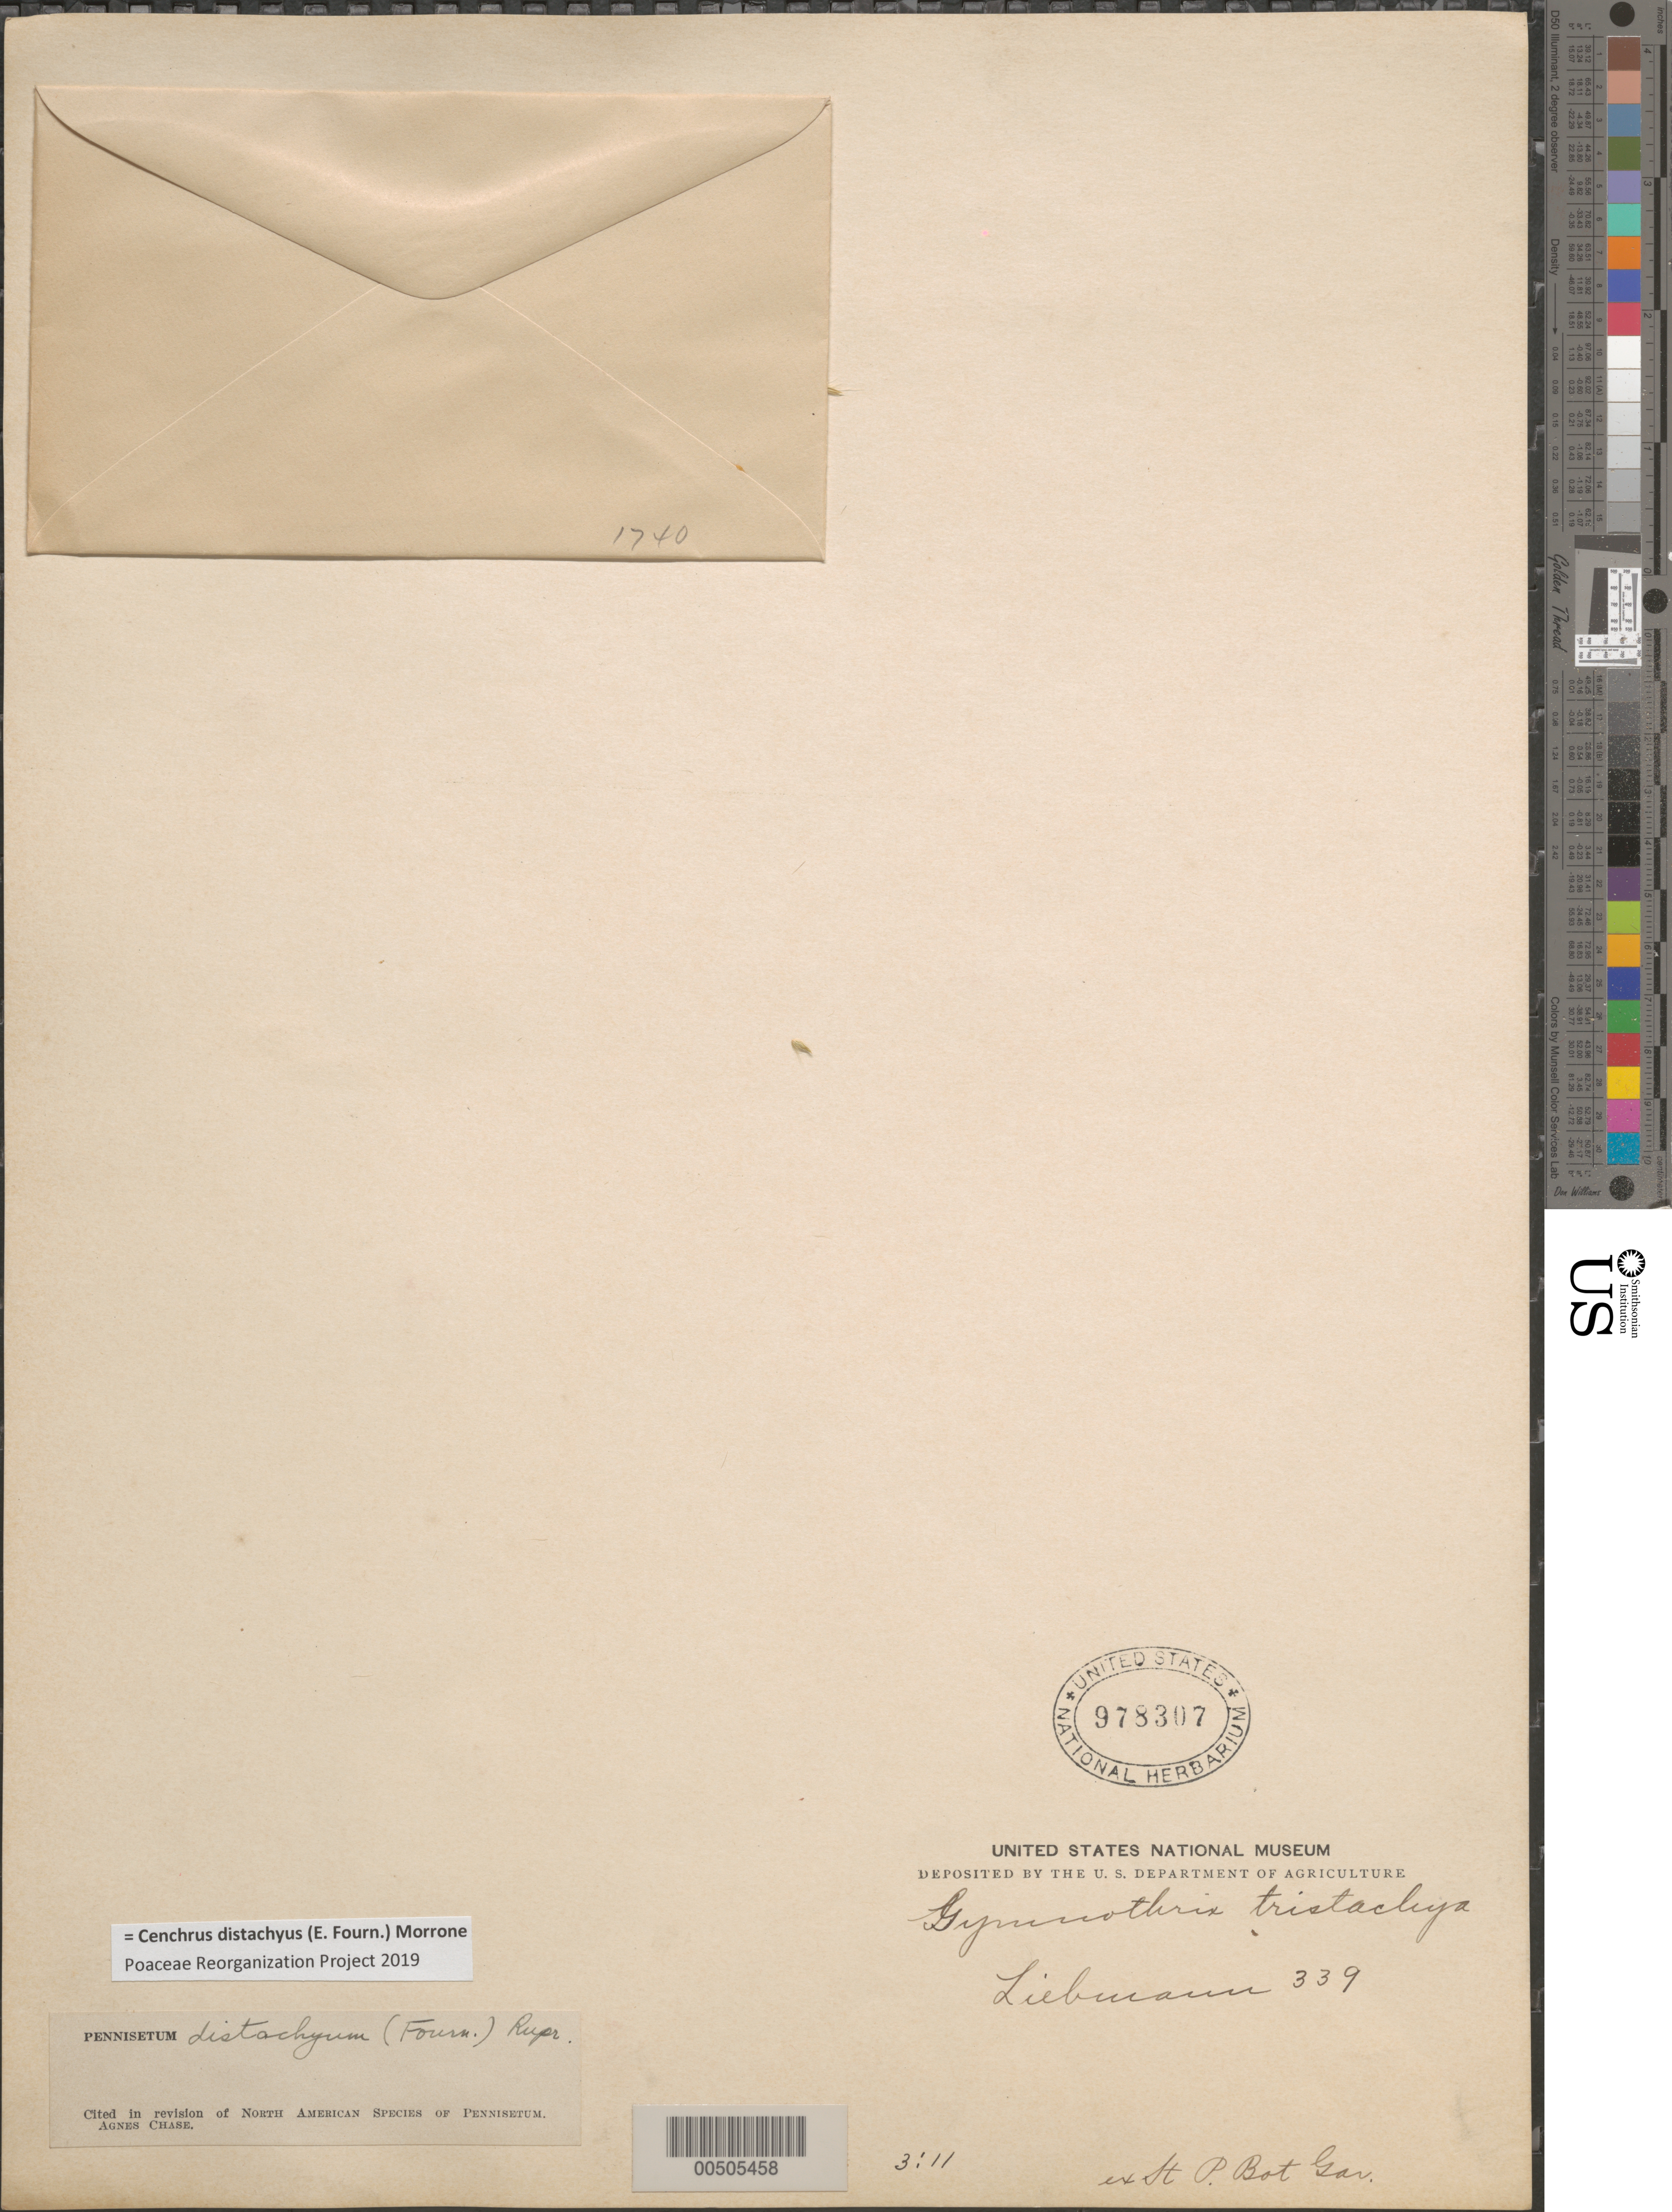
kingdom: Plantae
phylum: Tracheophyta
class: Liliopsida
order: Poales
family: Poaceae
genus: Cenchrus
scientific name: Cenchrus distachyus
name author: (E. Fourn.) Morrone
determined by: Poaceae Reorganization Project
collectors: F. M. Liebmann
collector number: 339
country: Mexico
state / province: Jalisco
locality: San Ramon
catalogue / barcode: US 978307